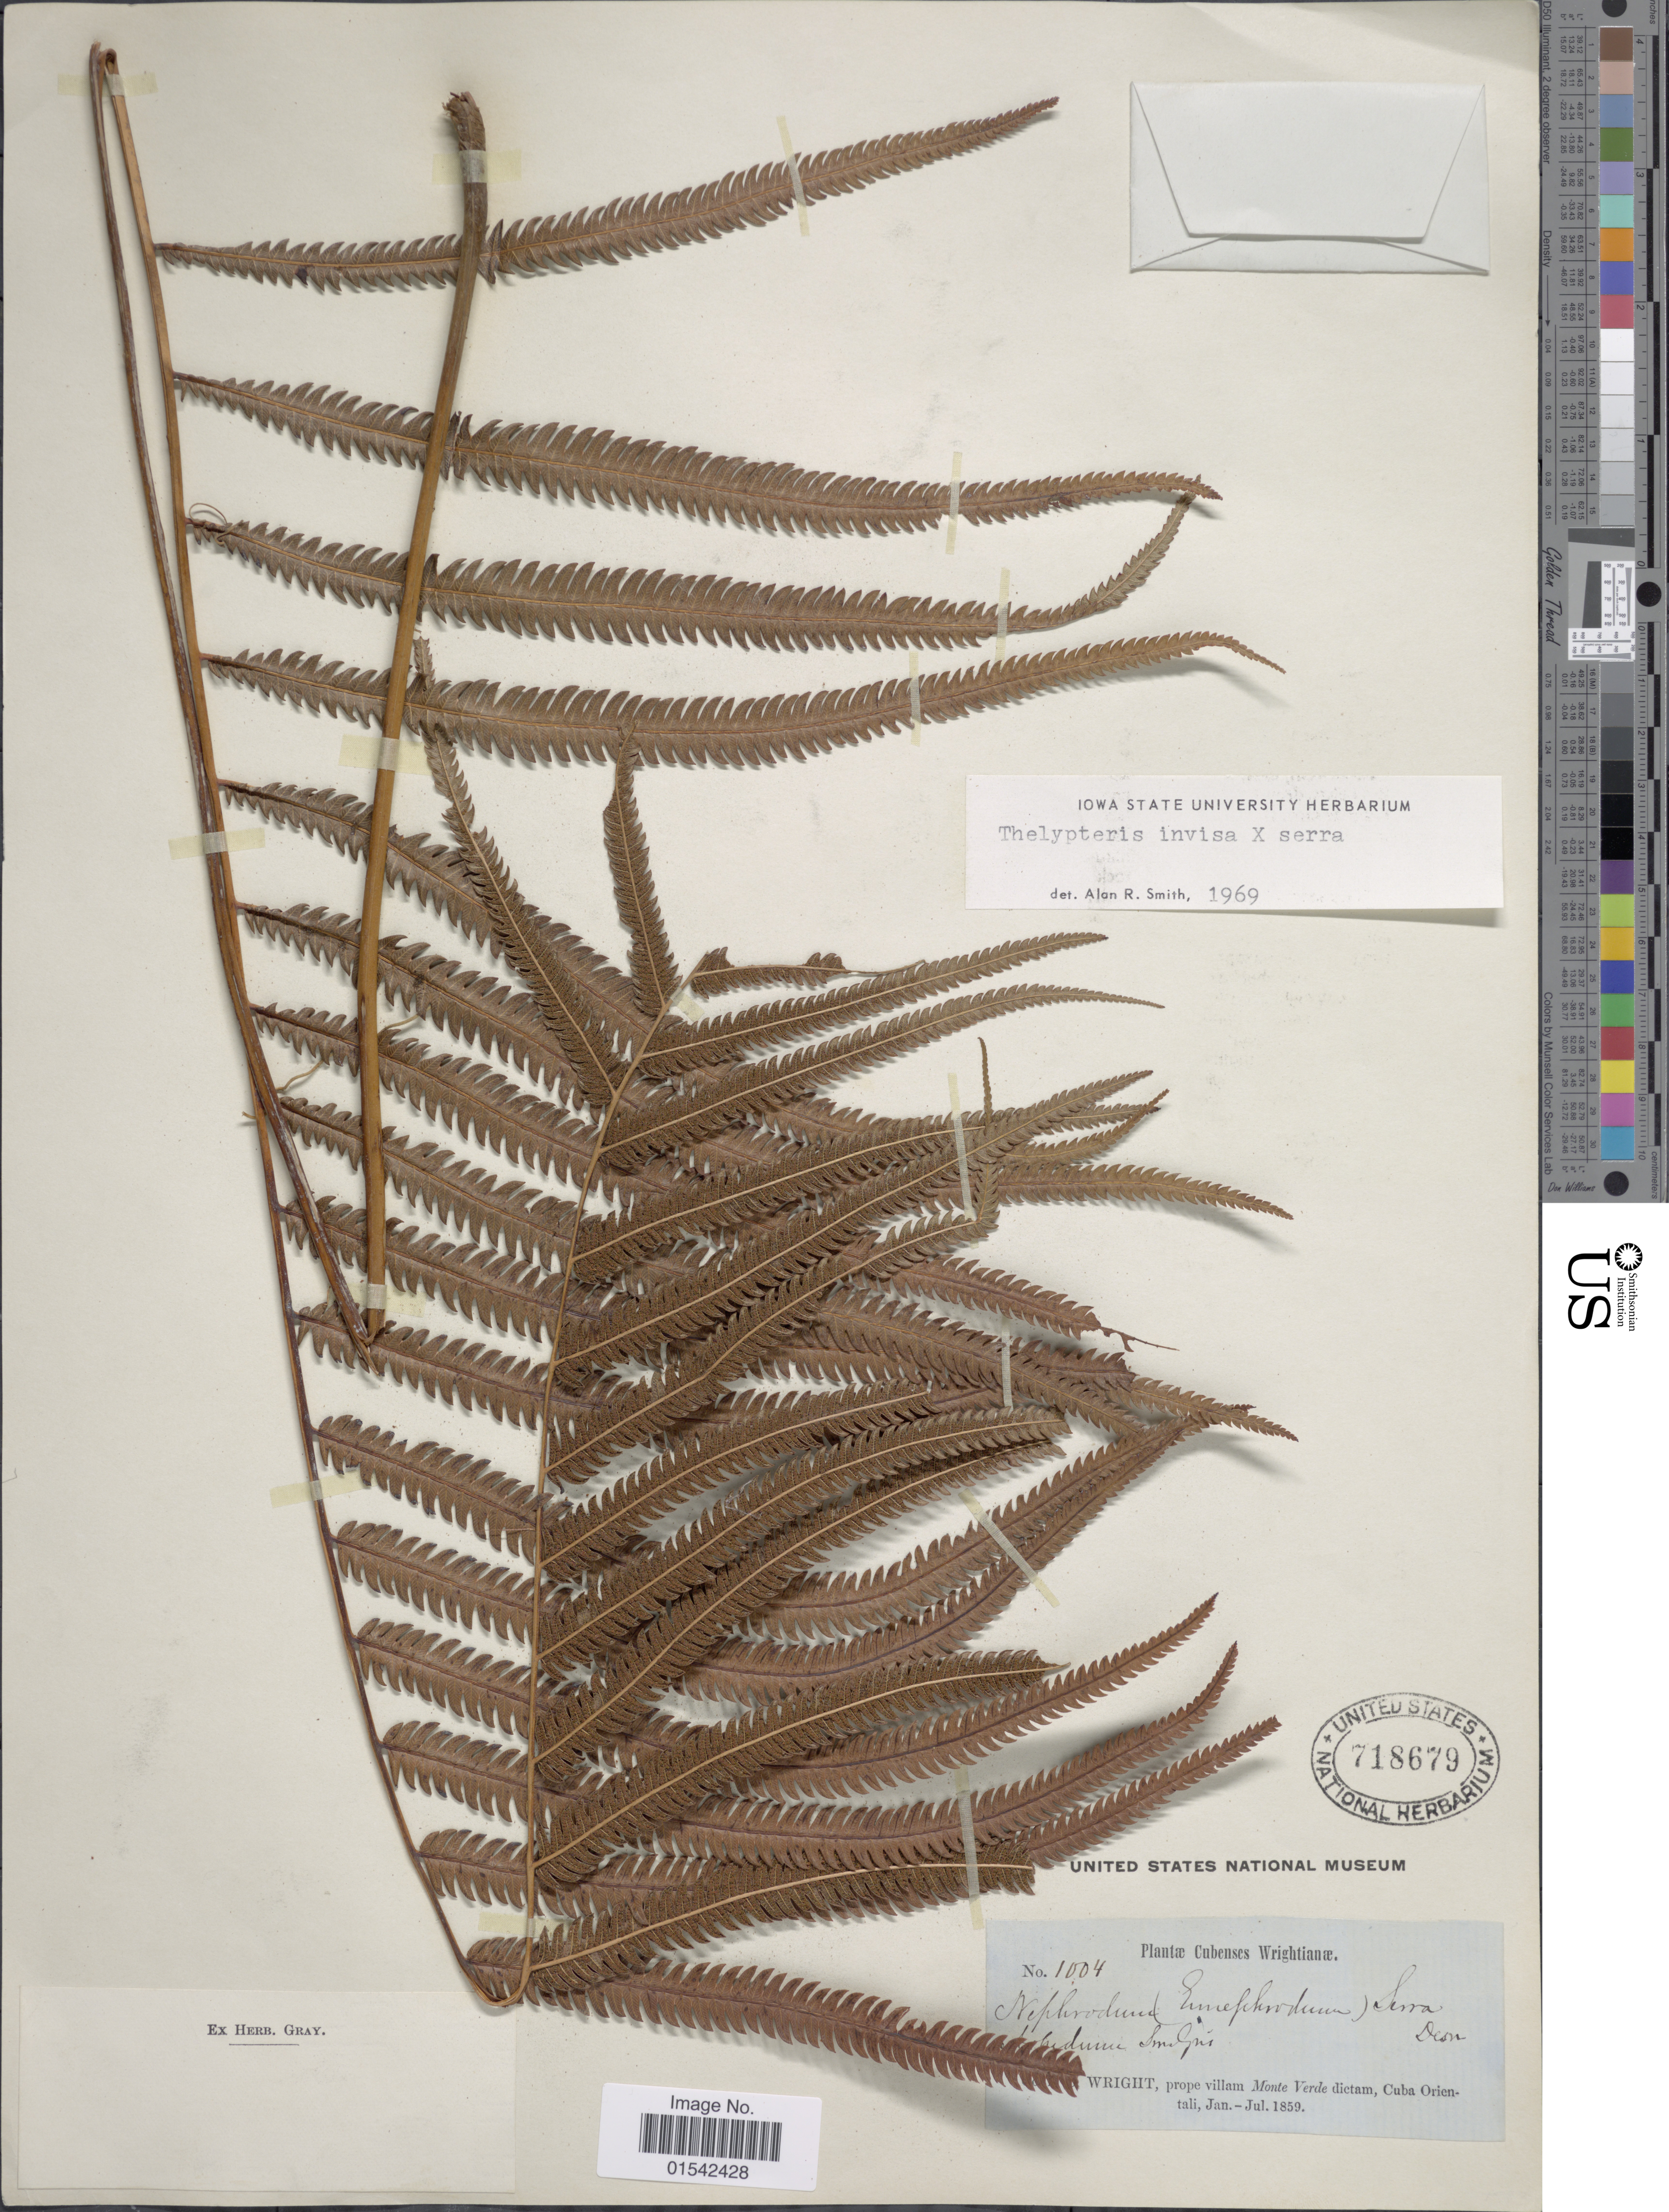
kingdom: Plantae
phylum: Tracheophyta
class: Polypodiopsida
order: Polypodiales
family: Thelypteridaceae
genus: Cyclosorus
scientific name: x C. serra (Sw.) Farw.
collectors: Wright, --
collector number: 1004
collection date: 1859-01/1859-07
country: Cuba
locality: Prope villam Monte Verde dictam, Cuba Orientali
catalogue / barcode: US 718679